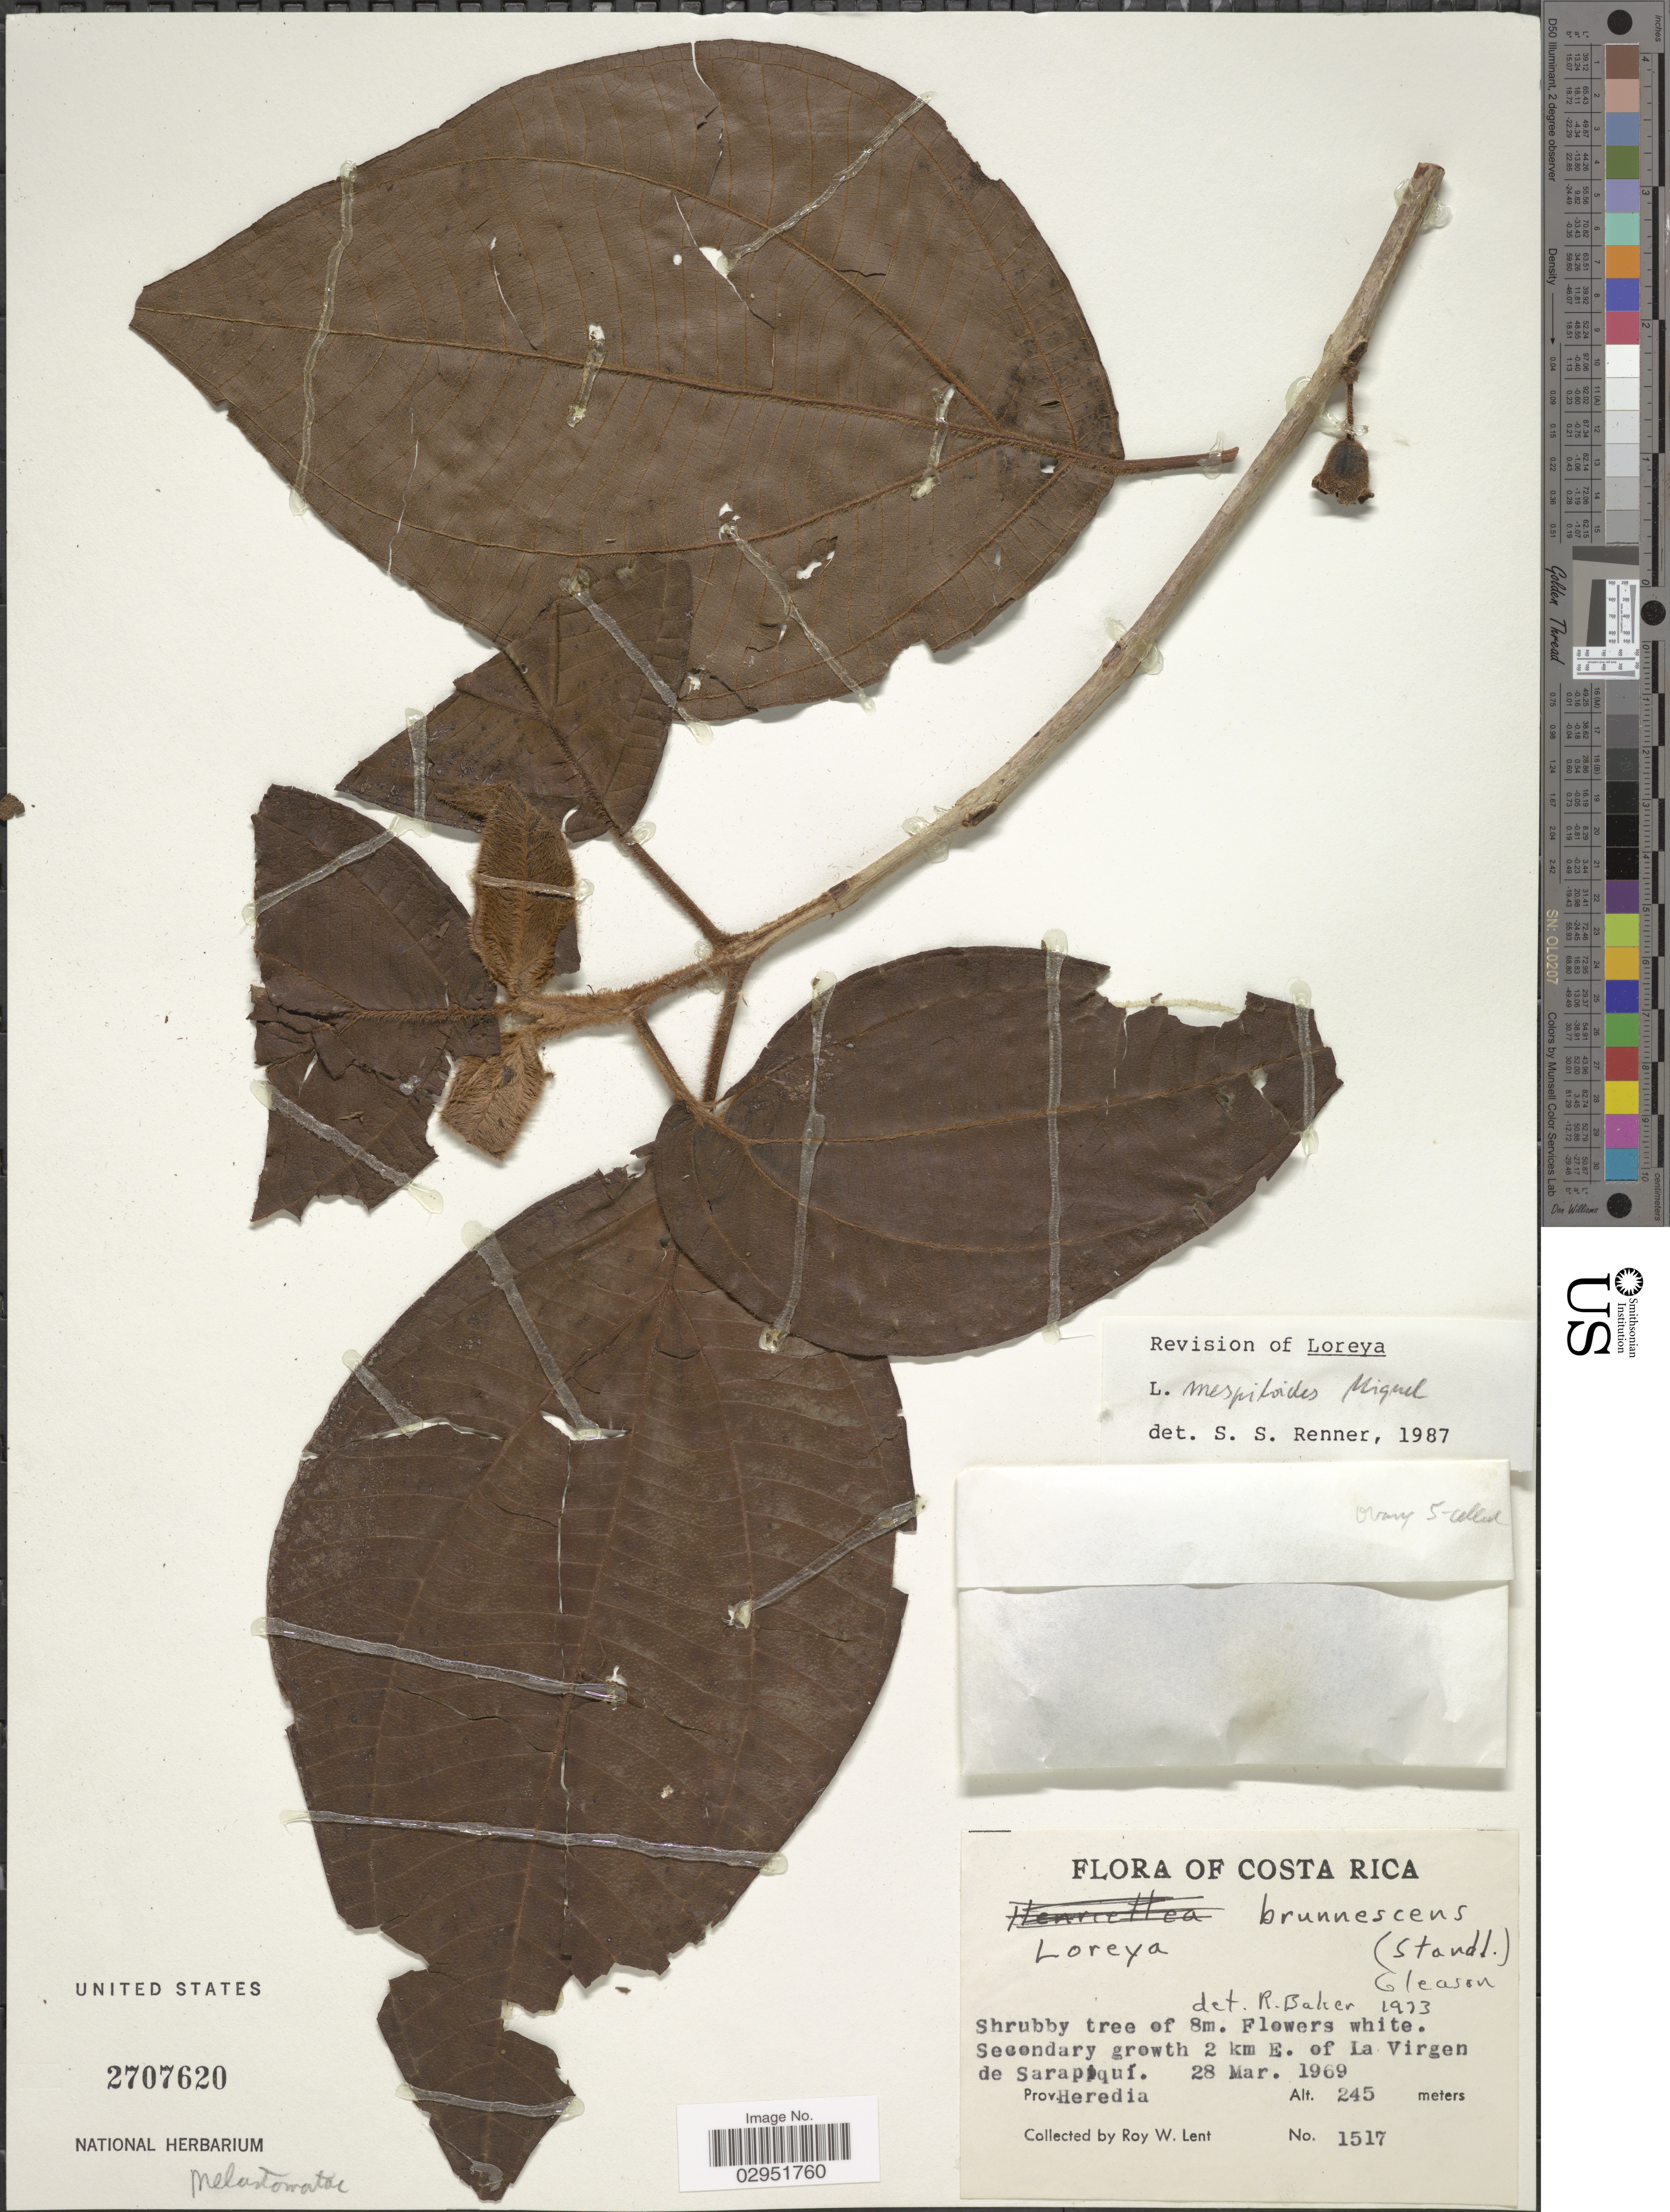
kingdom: Plantae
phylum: Tracheophyta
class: Magnoliopsida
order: Myrtales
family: Melastomataceae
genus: Bellucia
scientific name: Bellucia mespiloides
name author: (Miq.) J.F. Macbr.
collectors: R. W. Lent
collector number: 1517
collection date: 1969-03-28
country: Costa Rica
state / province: Heredia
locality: Secondary growth 2 km E. of La Virgen de Sarapiquí. Prov. Heredia.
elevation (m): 245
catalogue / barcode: US 2707620